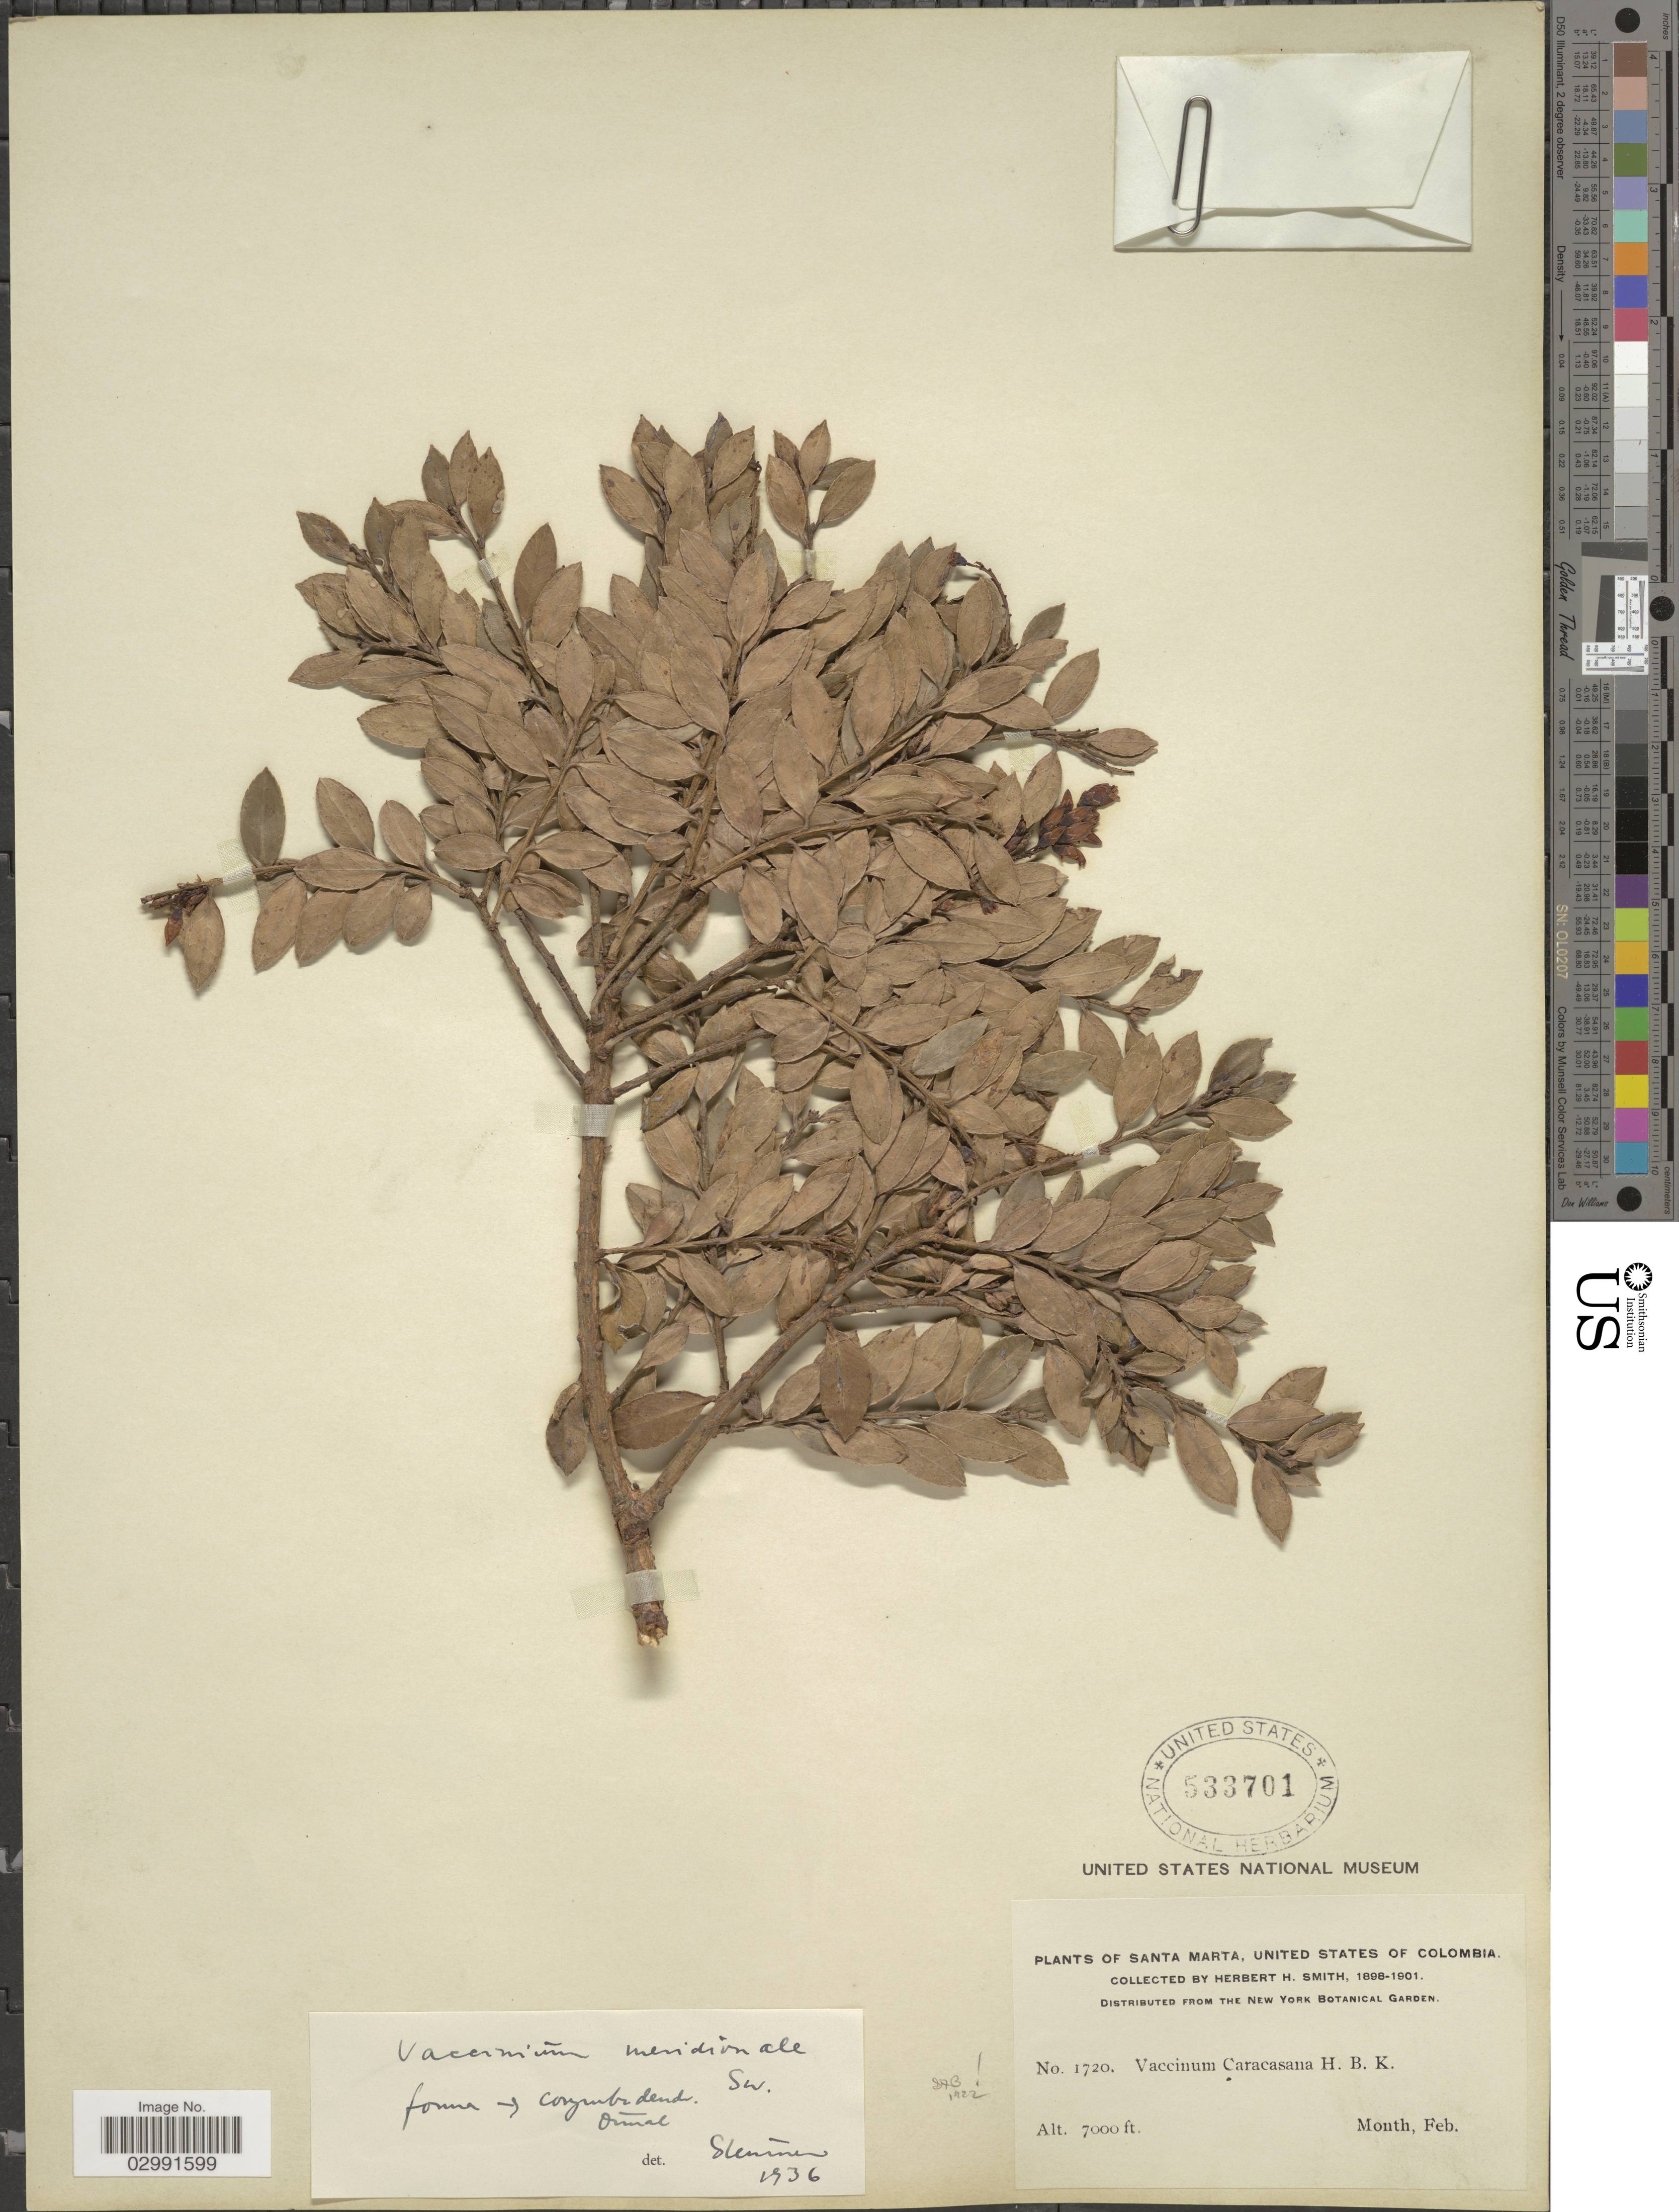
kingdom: Plantae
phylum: Tracheophyta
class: Magnoliopsida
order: Ericales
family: Ericaceae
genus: Vaccinium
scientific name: Vaccinium meridionale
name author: Sw.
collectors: Herbert H. Smith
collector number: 1720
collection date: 1898-02/1901-02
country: Colombia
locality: Santa Marta.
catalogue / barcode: US 533701